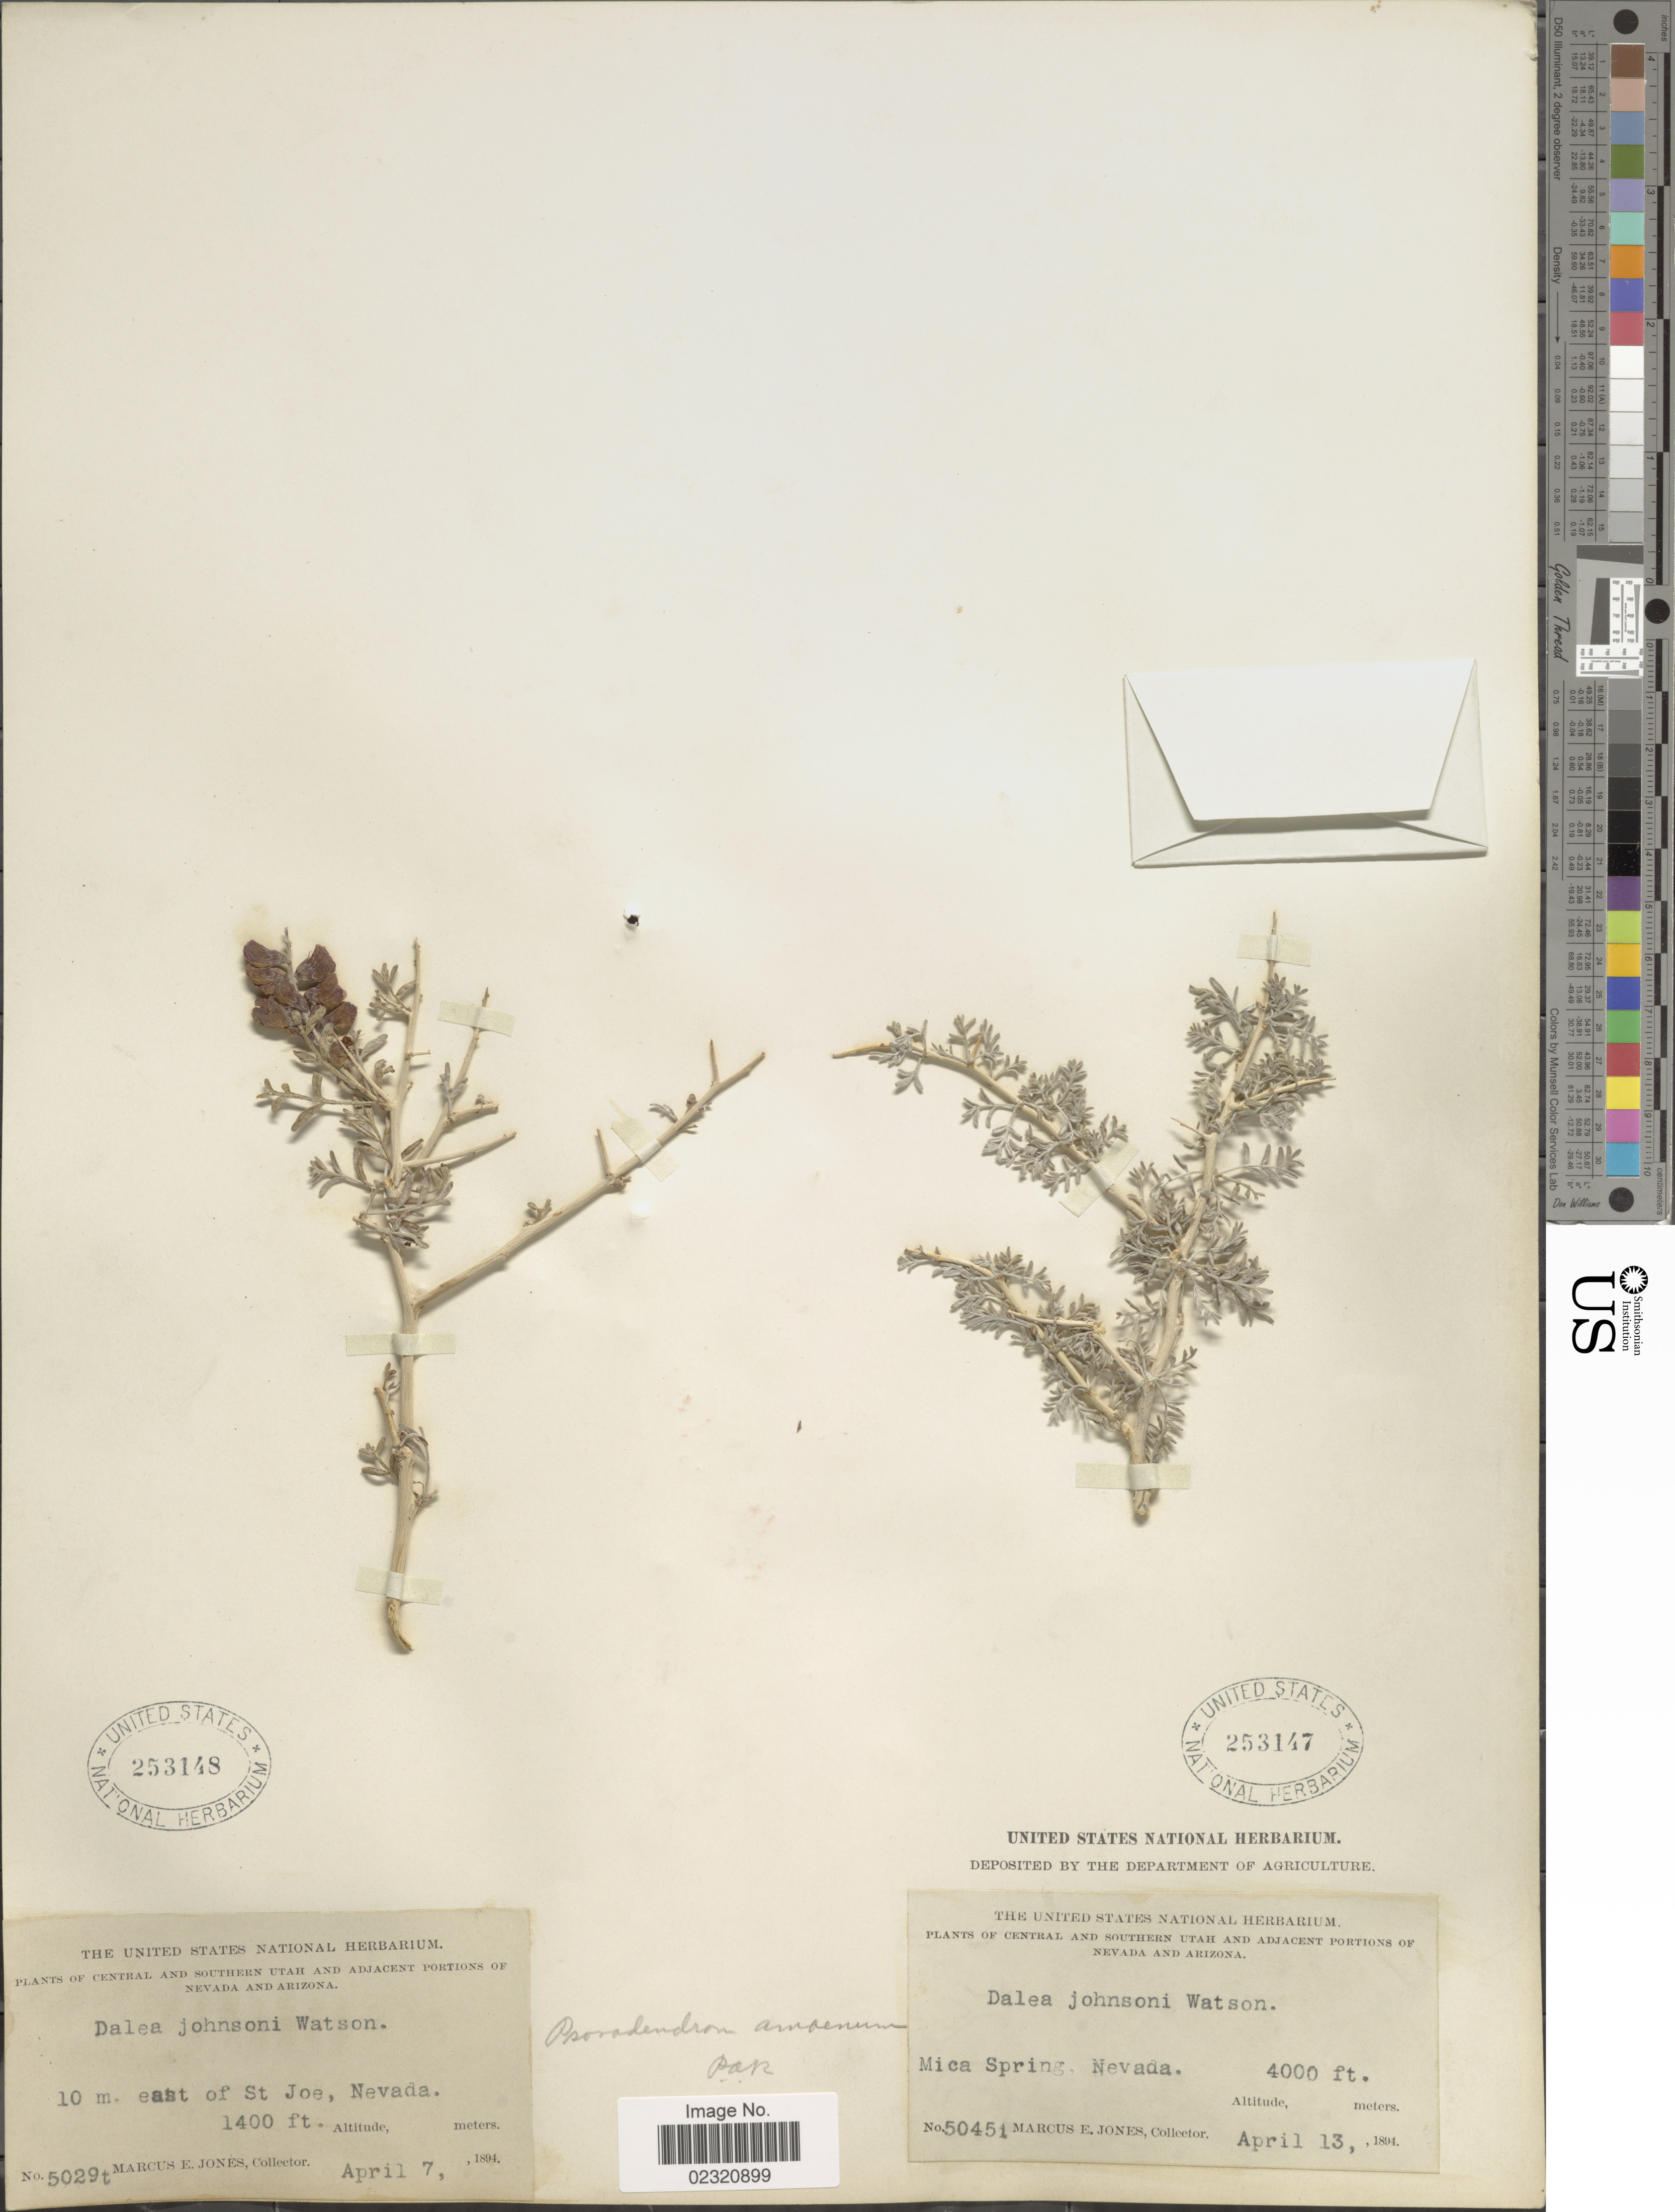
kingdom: Plantae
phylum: Tracheophyta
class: Magnoliopsida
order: Fabales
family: Fabaceae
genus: Psorothamnus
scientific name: Psorothamnus sp.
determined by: Strong, M. T., (US), Smithsonian Institution - National Museum of Natural History (UNITED STATES)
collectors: M. E. Jones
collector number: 5029t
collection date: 1894-04-07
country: United States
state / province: Nevada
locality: Central and Southern Utah and Adjacent Portions of Nevada and Arizona, 10 m. east of St, Joe, Nevada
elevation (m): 427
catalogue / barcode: US 253148